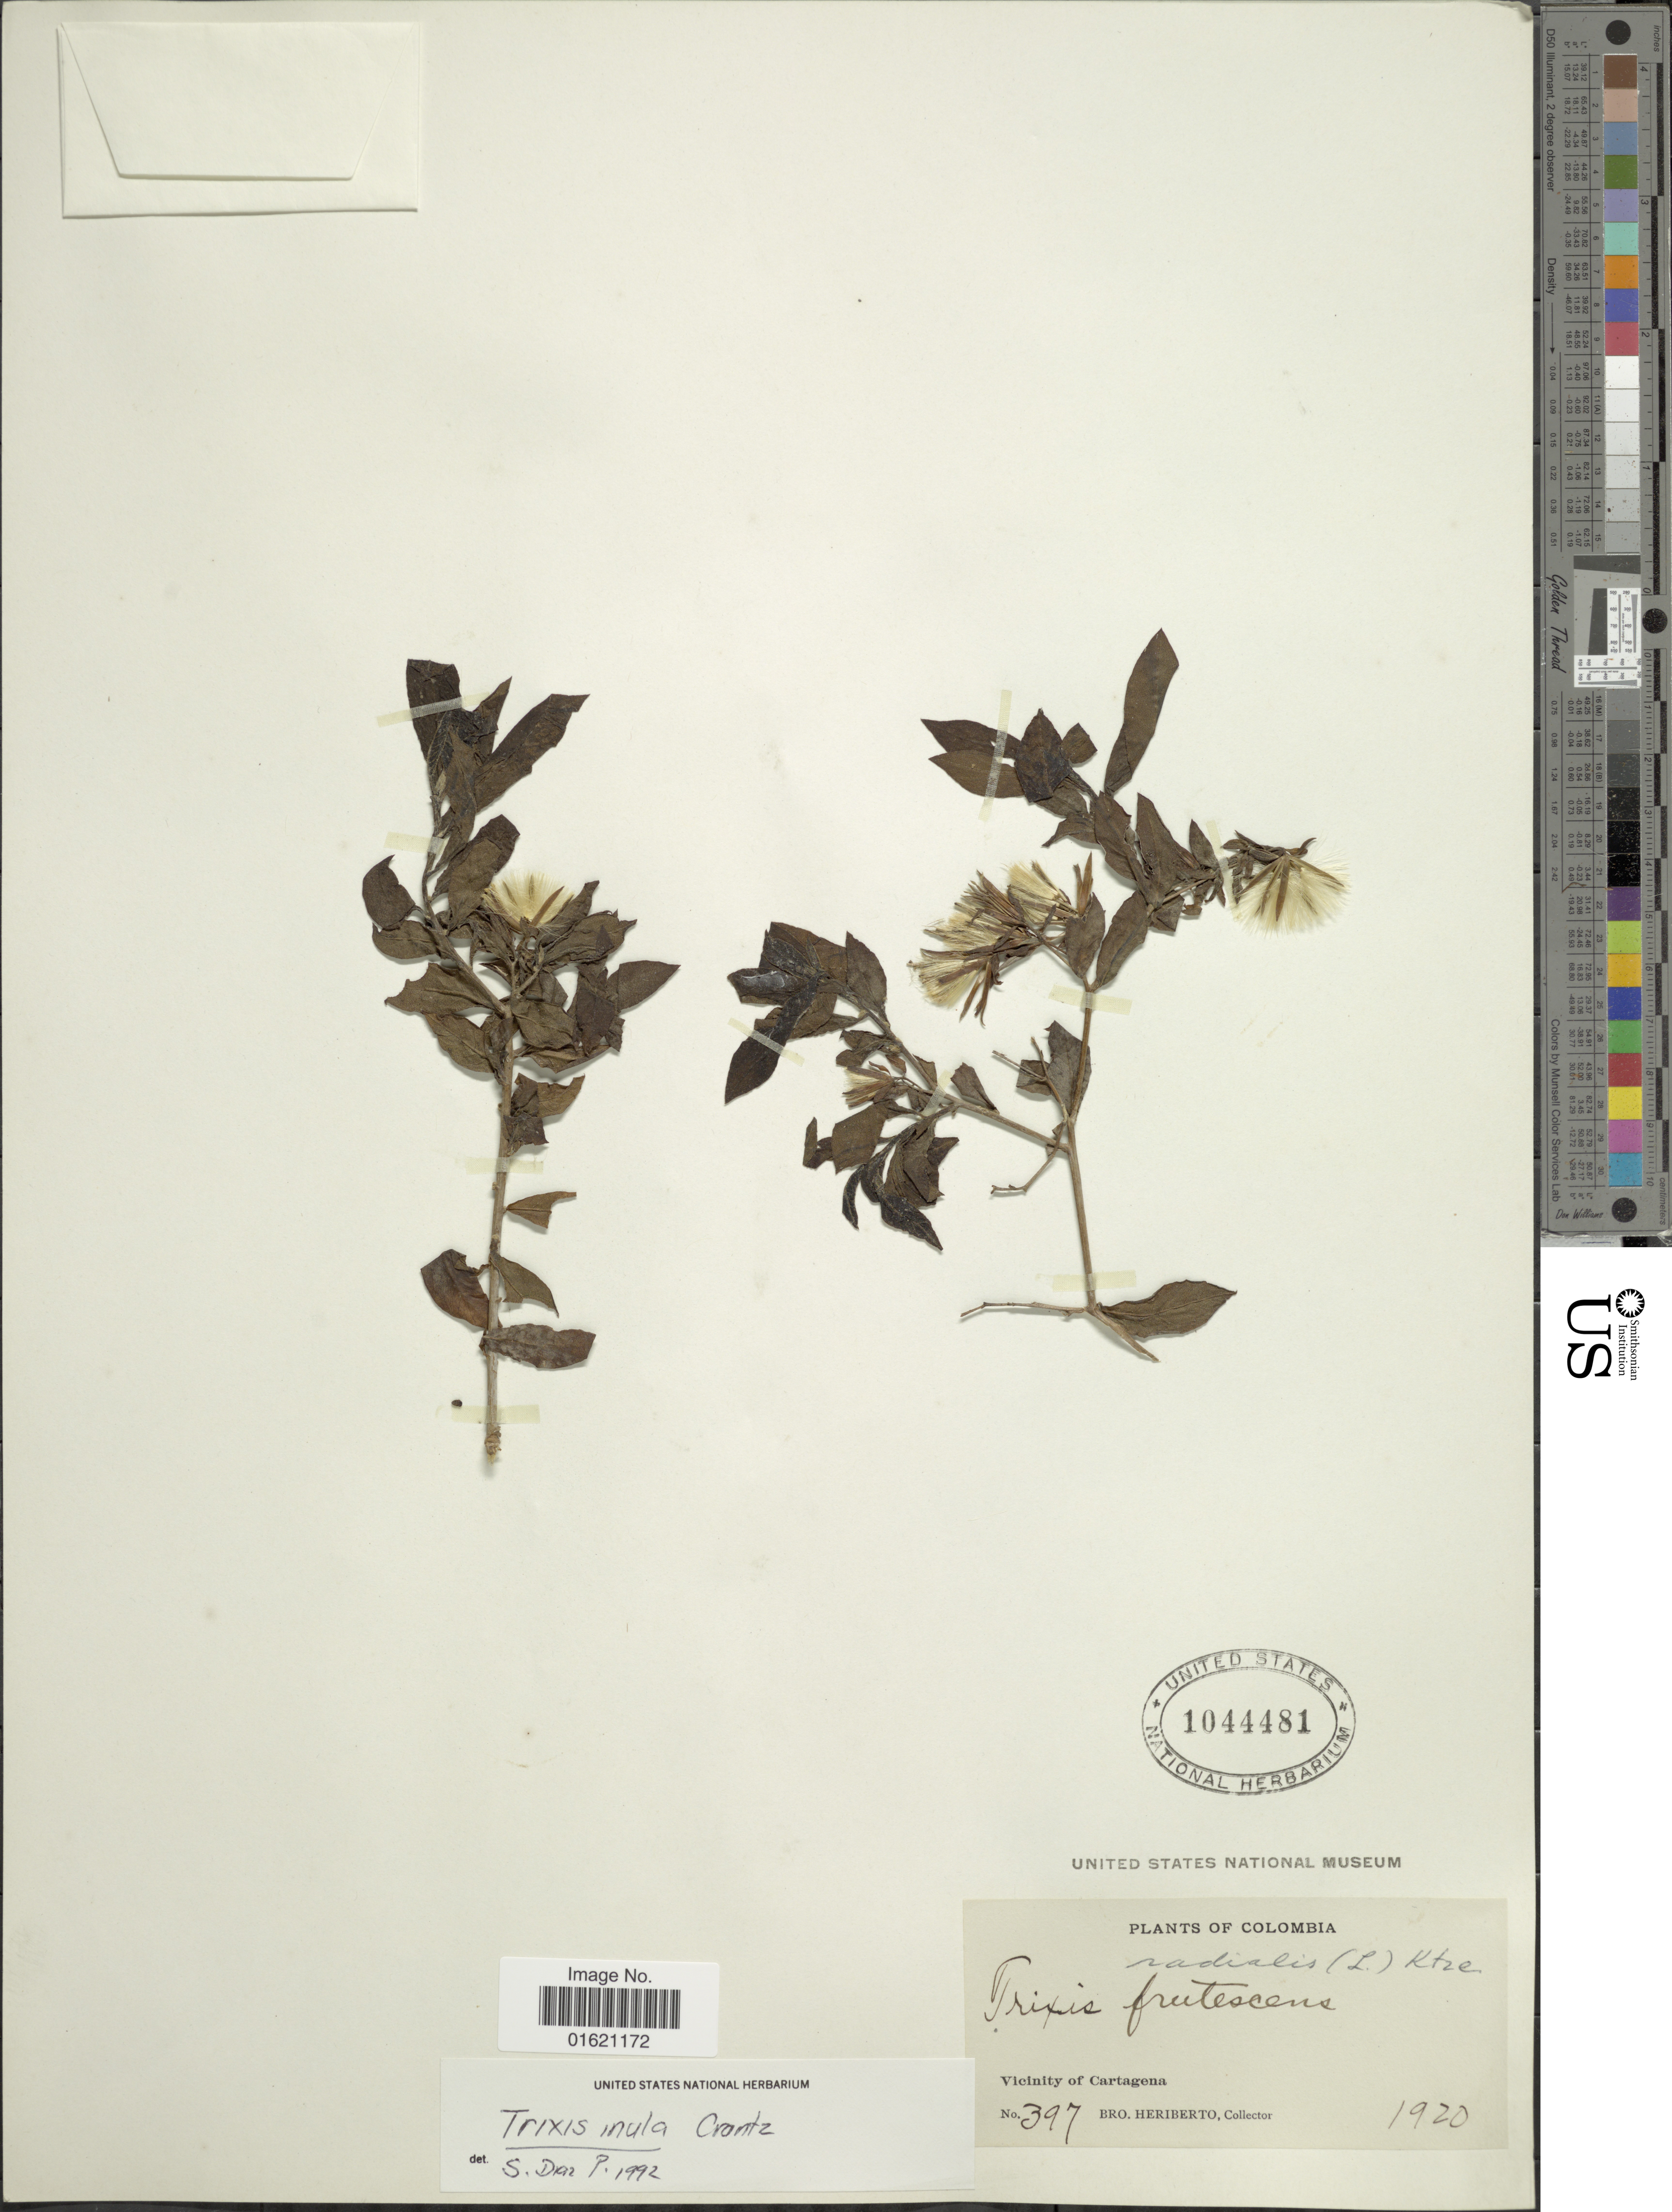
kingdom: Plantae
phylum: Tracheophyta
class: Magnoliopsida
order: Asterales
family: Asteraceae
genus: Trixis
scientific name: Trixis inula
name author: Crantz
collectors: B. Heriberto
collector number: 397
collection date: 1920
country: Colombia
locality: Vicinity of Catagena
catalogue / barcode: US 1044481